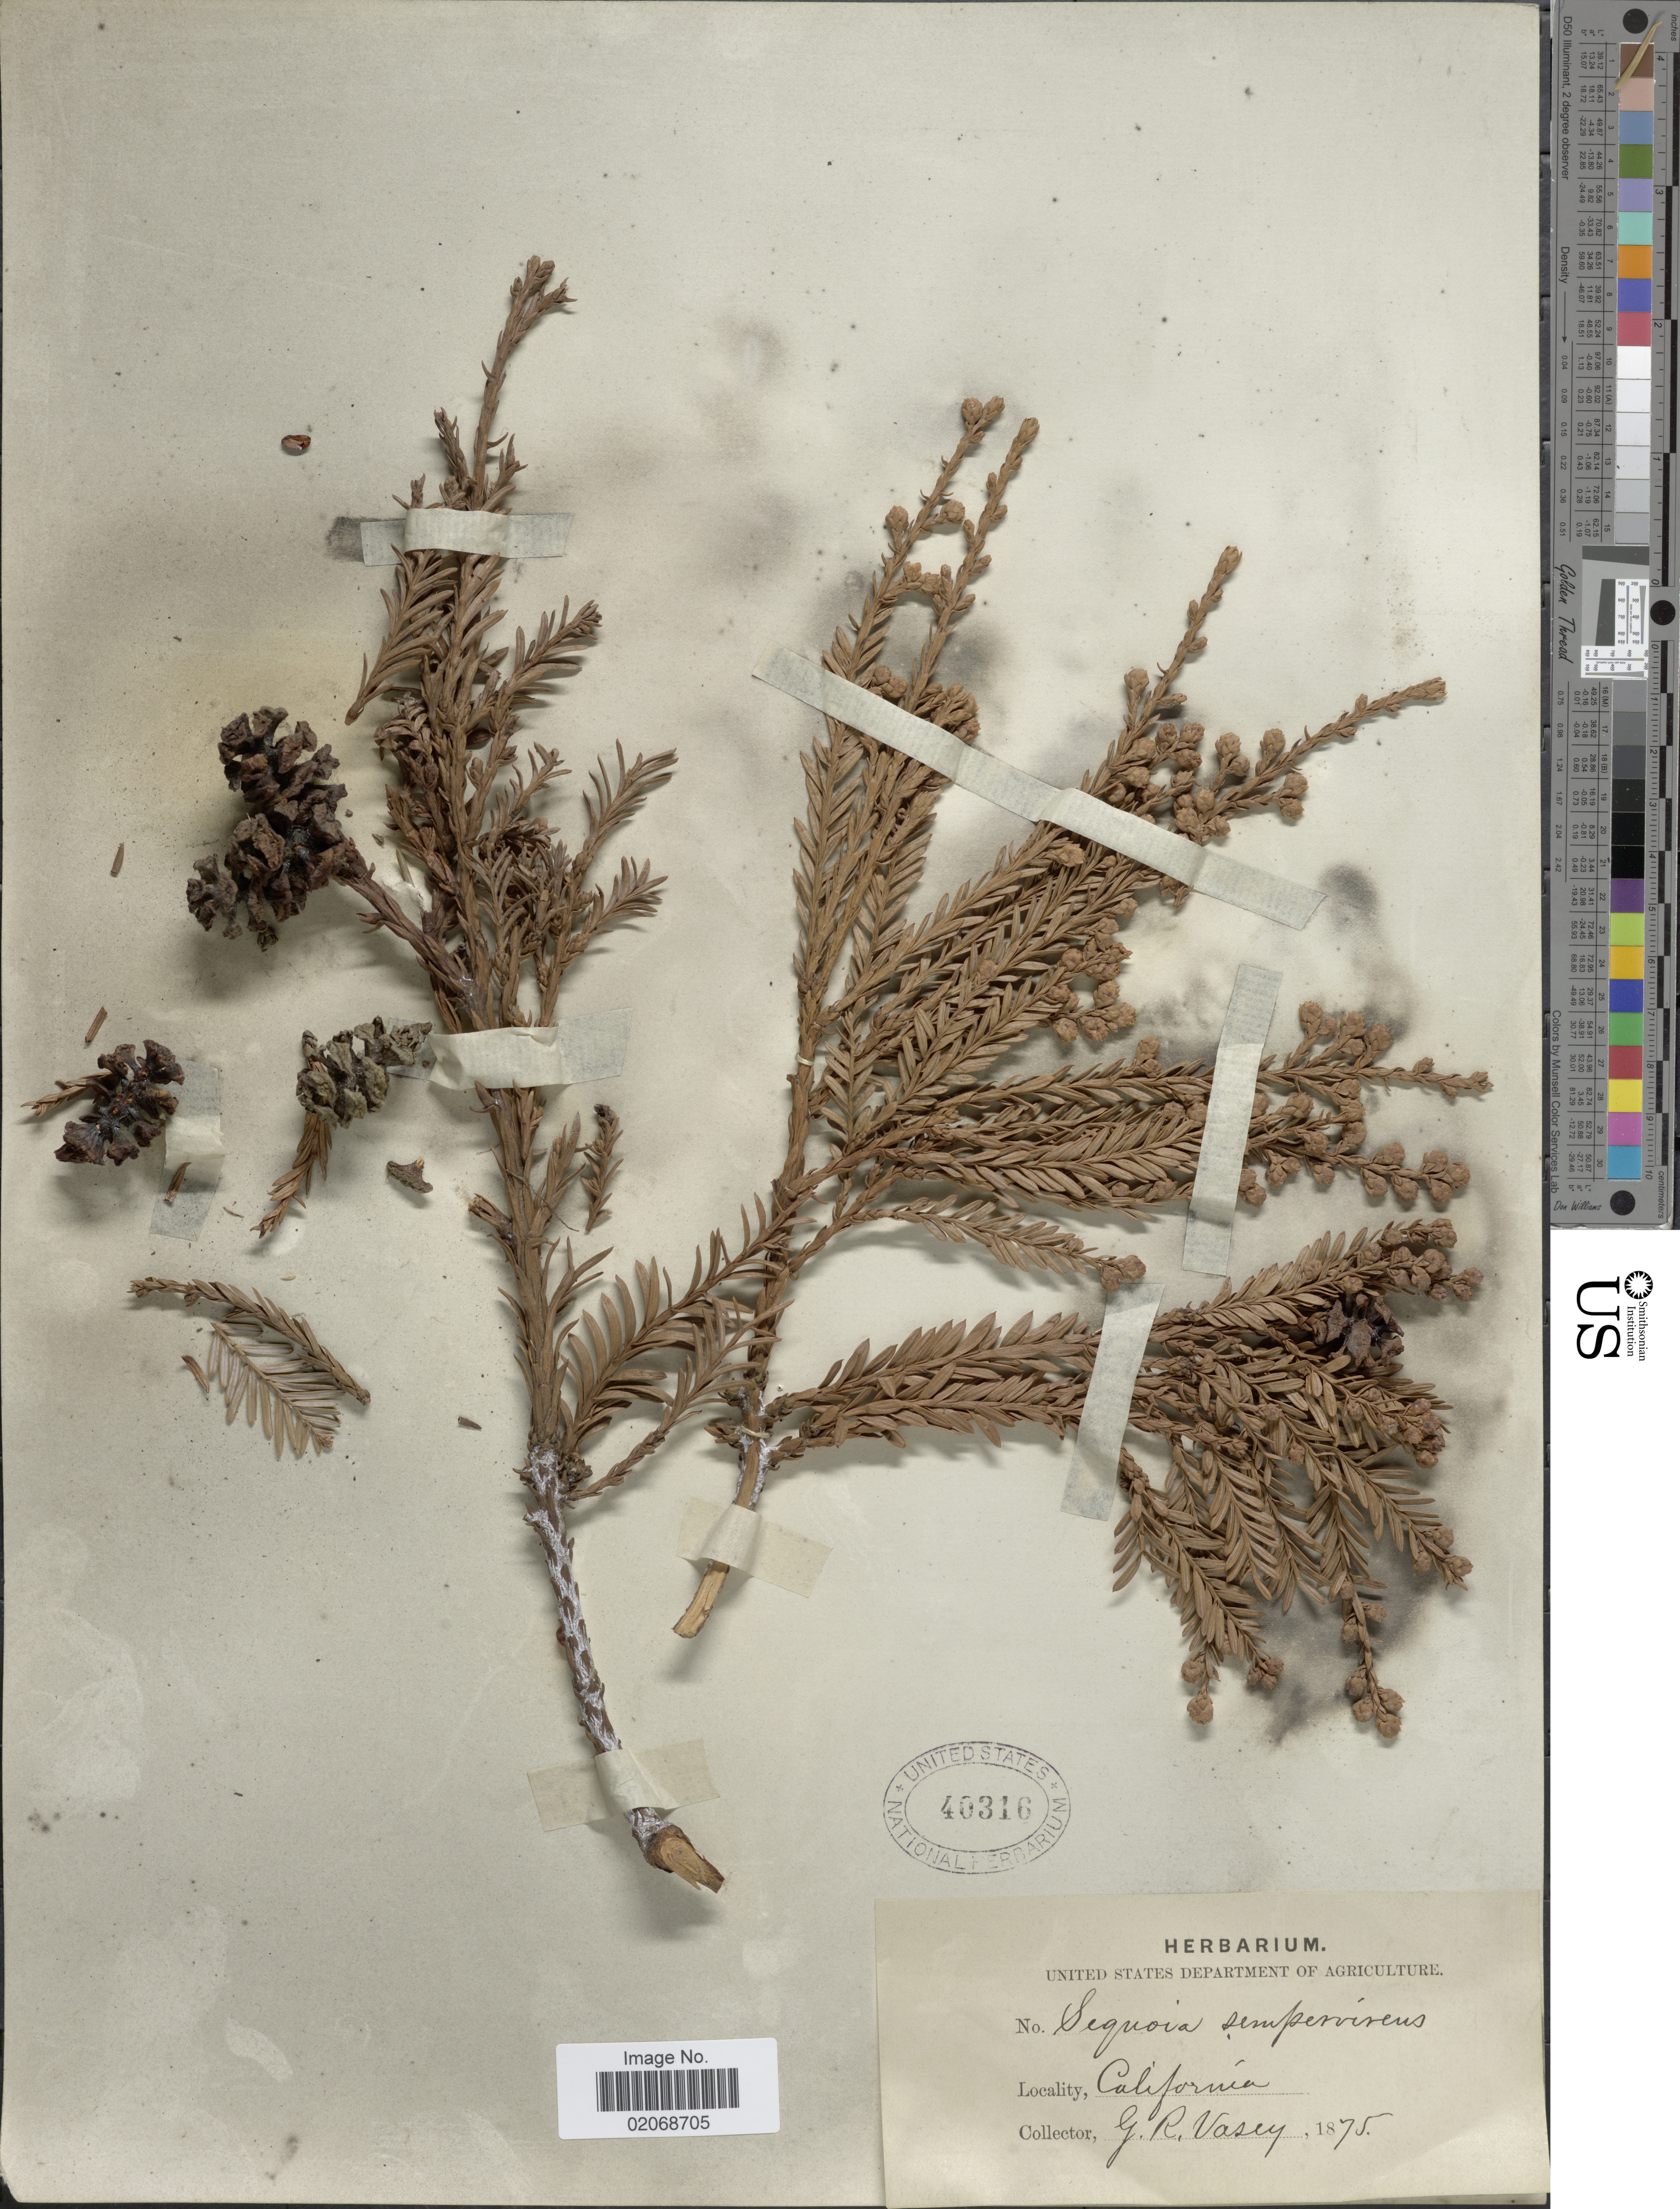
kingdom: Plantae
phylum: Tracheophyta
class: Pinopsida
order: Pinales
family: Cupressaceae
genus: Sequoia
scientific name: Sequoia sempervirens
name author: (D. Don) Endl.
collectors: G. R. Vasey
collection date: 1875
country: United States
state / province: California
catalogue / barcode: US 40316